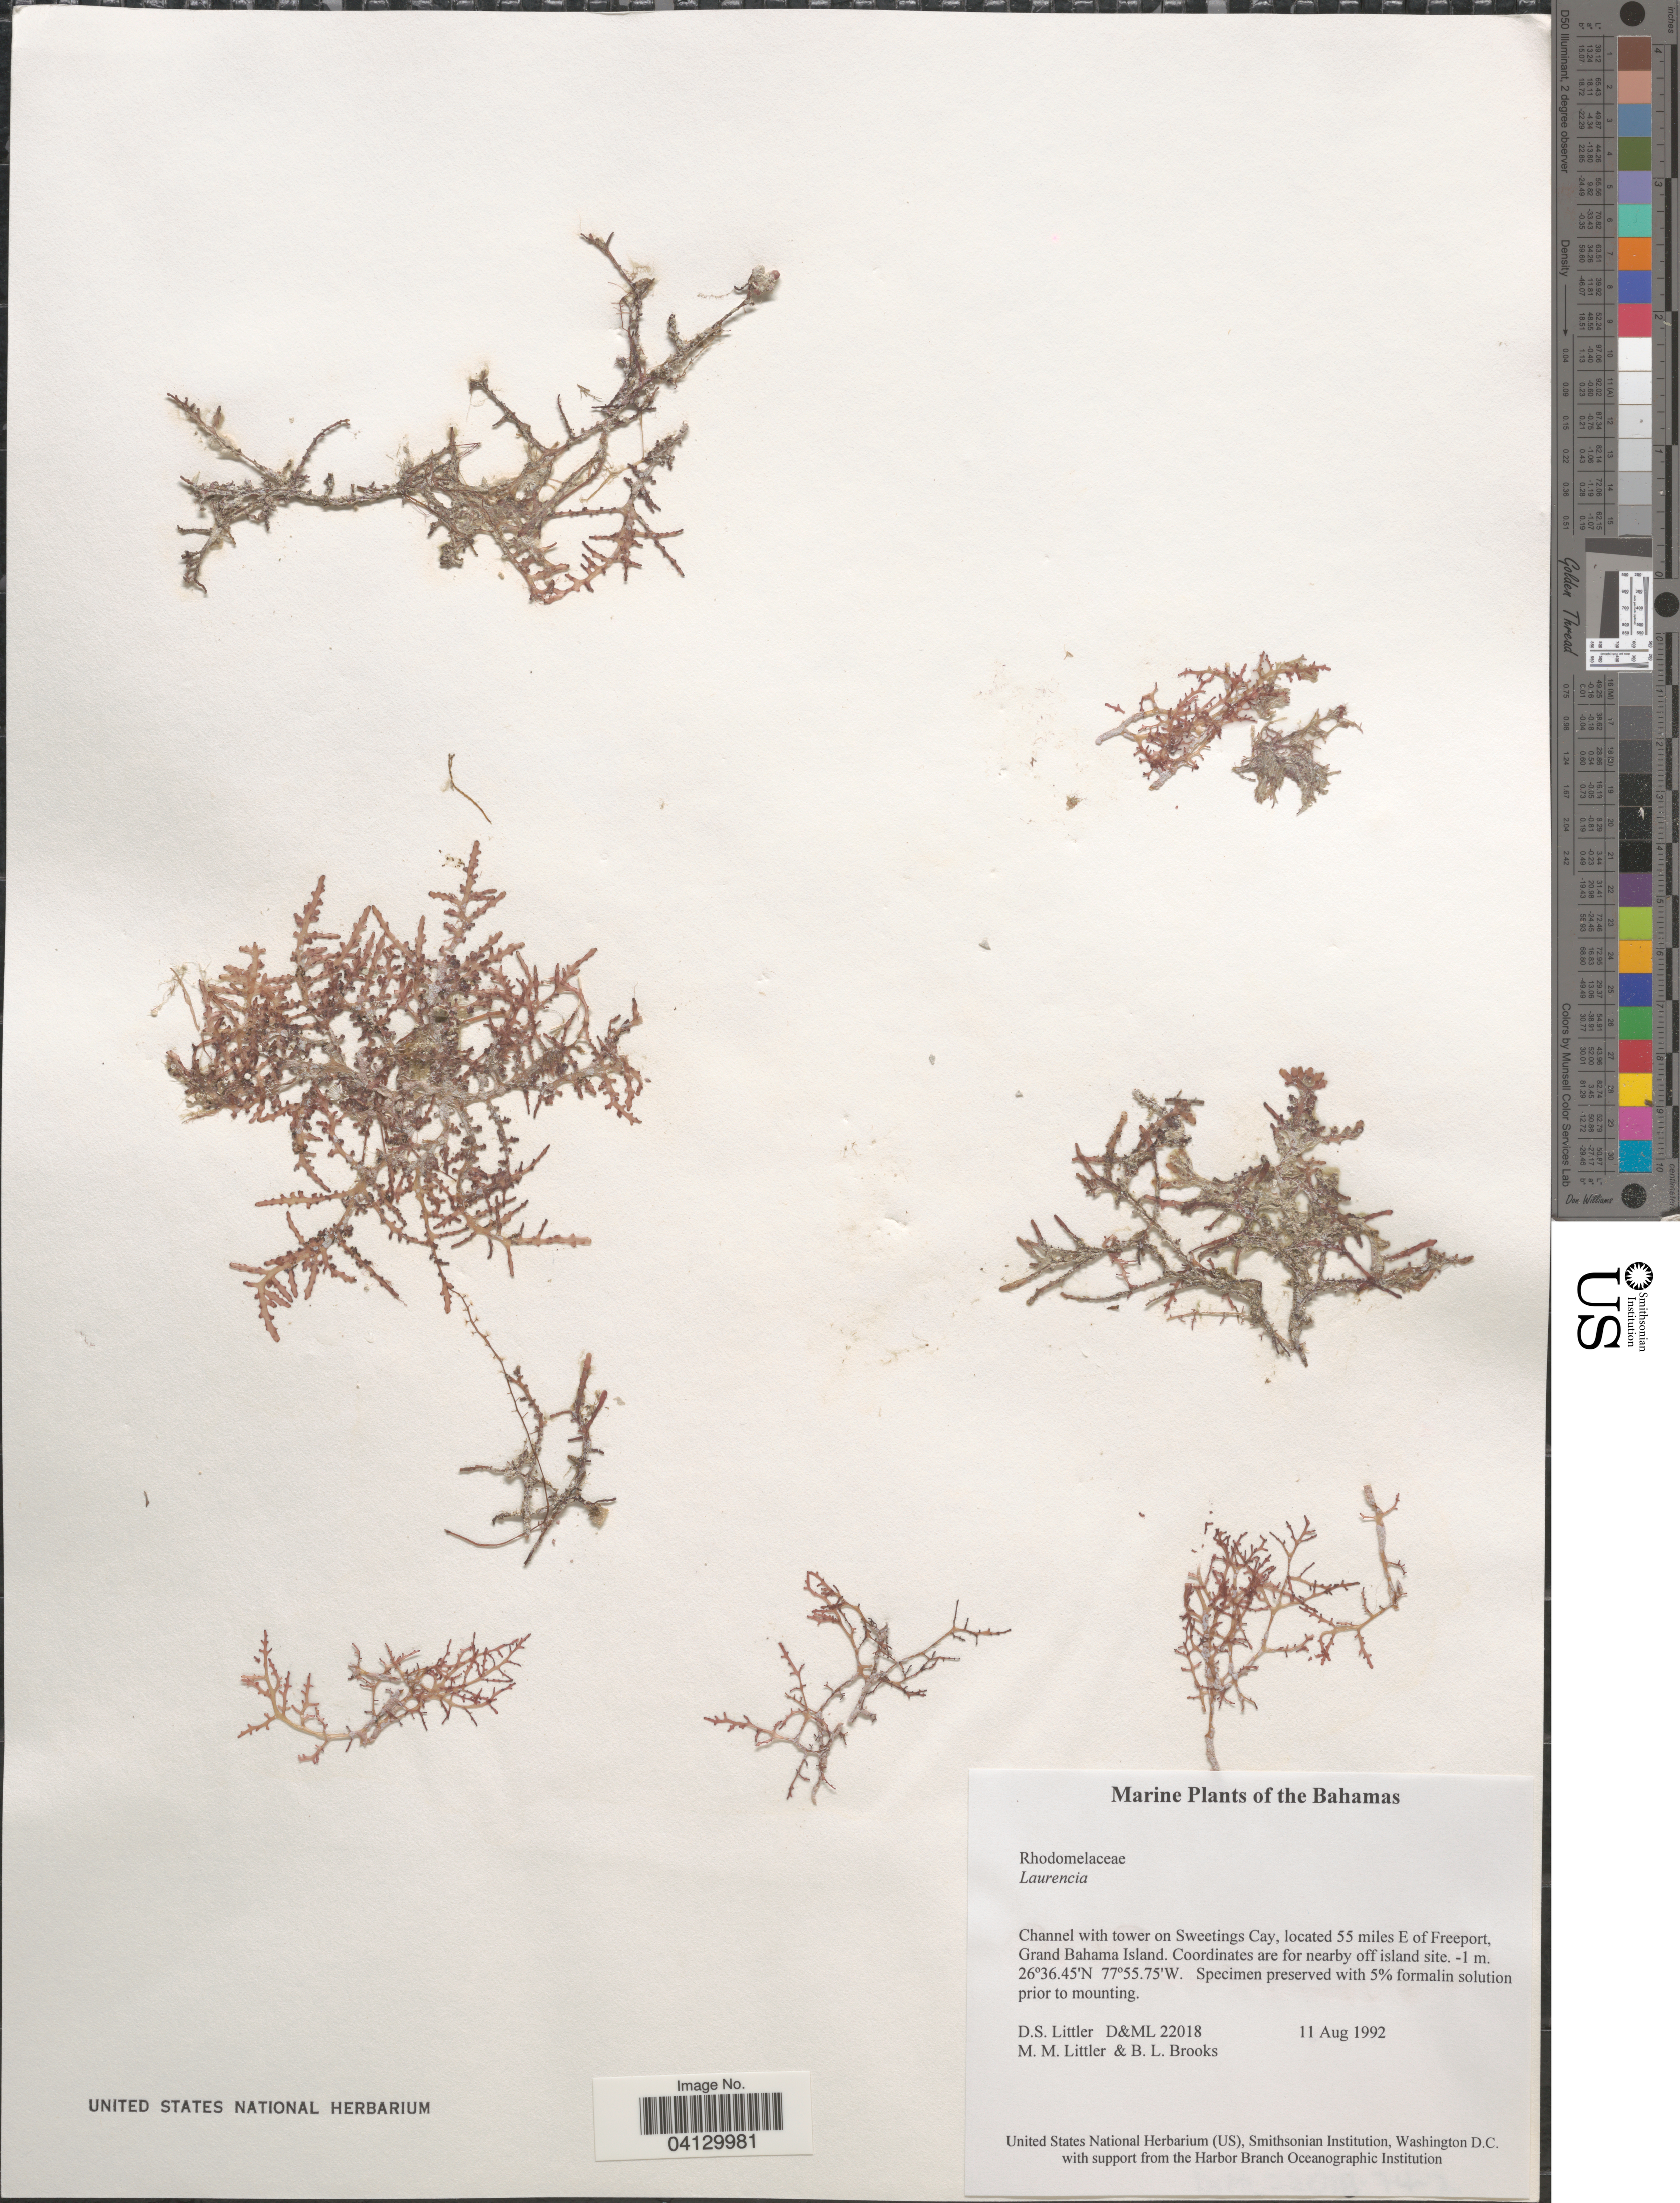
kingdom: Plantae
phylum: Rhodophyta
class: Florideophyceae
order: Ceramiales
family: Rhodomelaceae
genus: Laurencia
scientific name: Laurencia sp.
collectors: D. S. Littler & B. Brooks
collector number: D&ML22018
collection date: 1992-08-11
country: Bahamas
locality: Channel with tower on Sweetings Cay, located 55 miles E of Freeport, Grand Bahama Island. Coordinates are for nearby off island site.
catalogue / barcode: US 328774